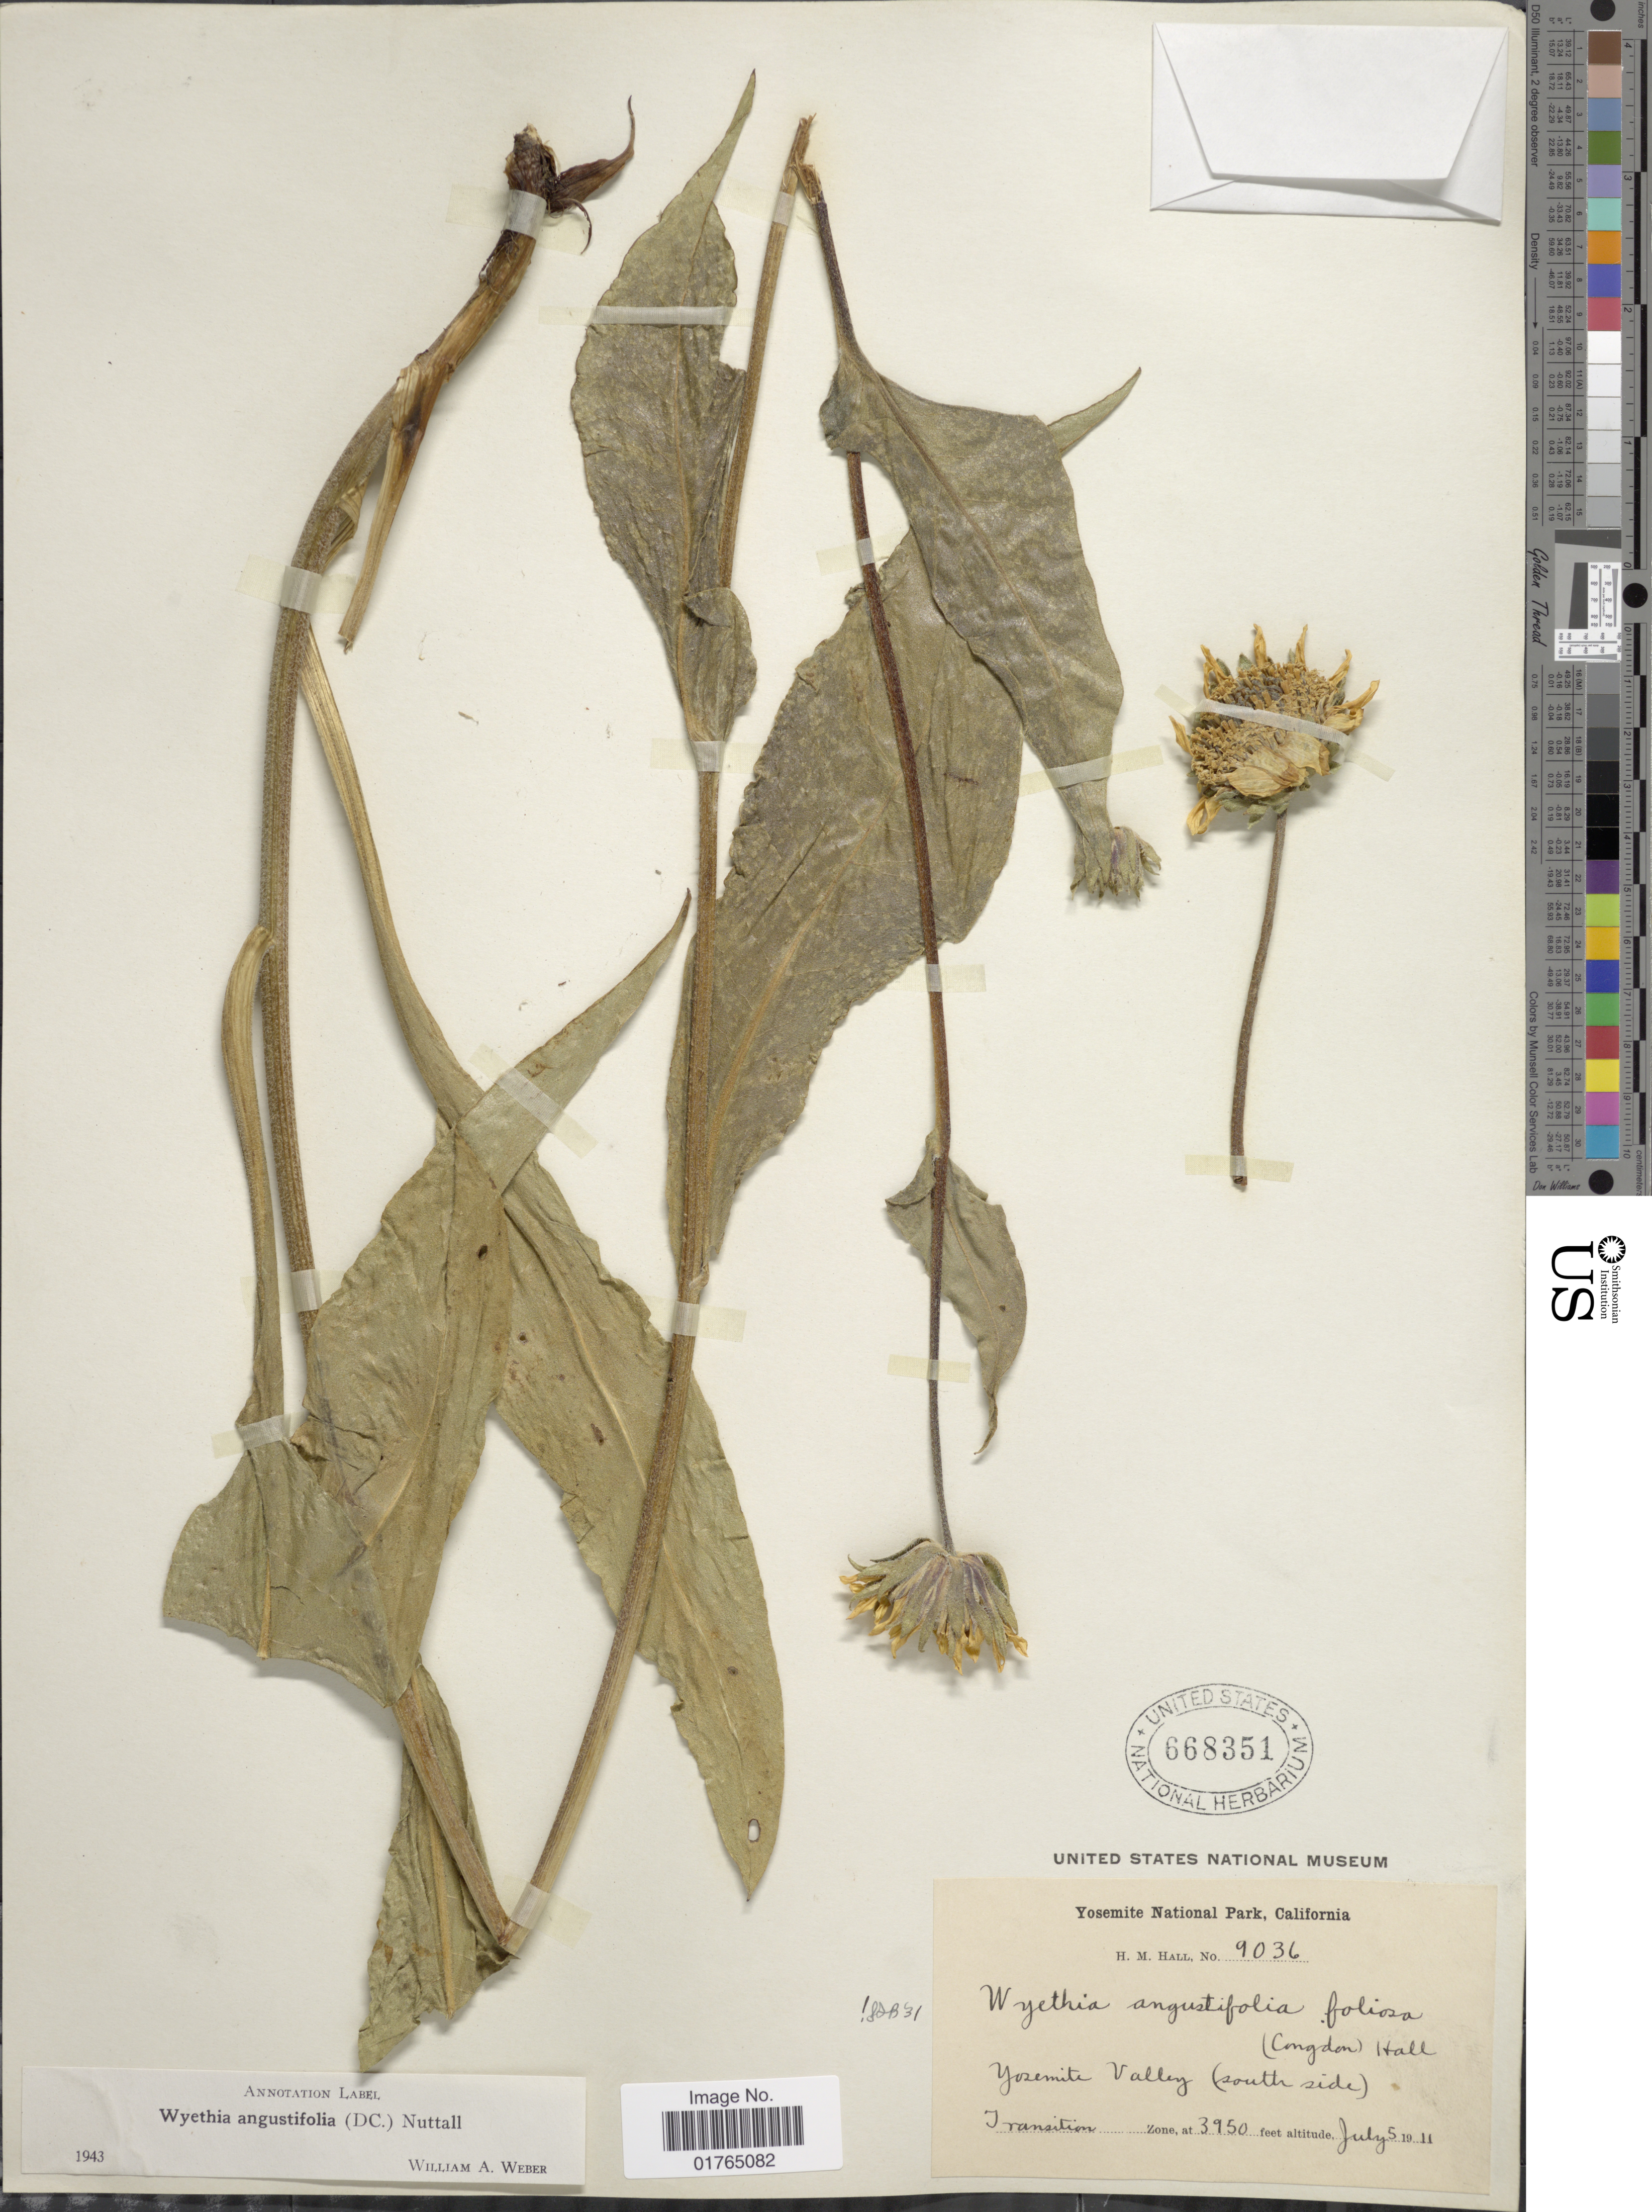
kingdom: Plantae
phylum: Tracheophyta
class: Magnoliopsida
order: Asterales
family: Asteraceae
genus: Wyethia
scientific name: Wyethia angustifolia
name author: (DC.) Nutt.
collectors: H. M. Hall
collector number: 9036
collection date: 1911-07-05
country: United States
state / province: California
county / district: Mariposa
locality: Yosemite National Park, (Congdon) Hall, Yosemite Valley (south side), Transition Zone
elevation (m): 1204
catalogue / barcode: US 668351